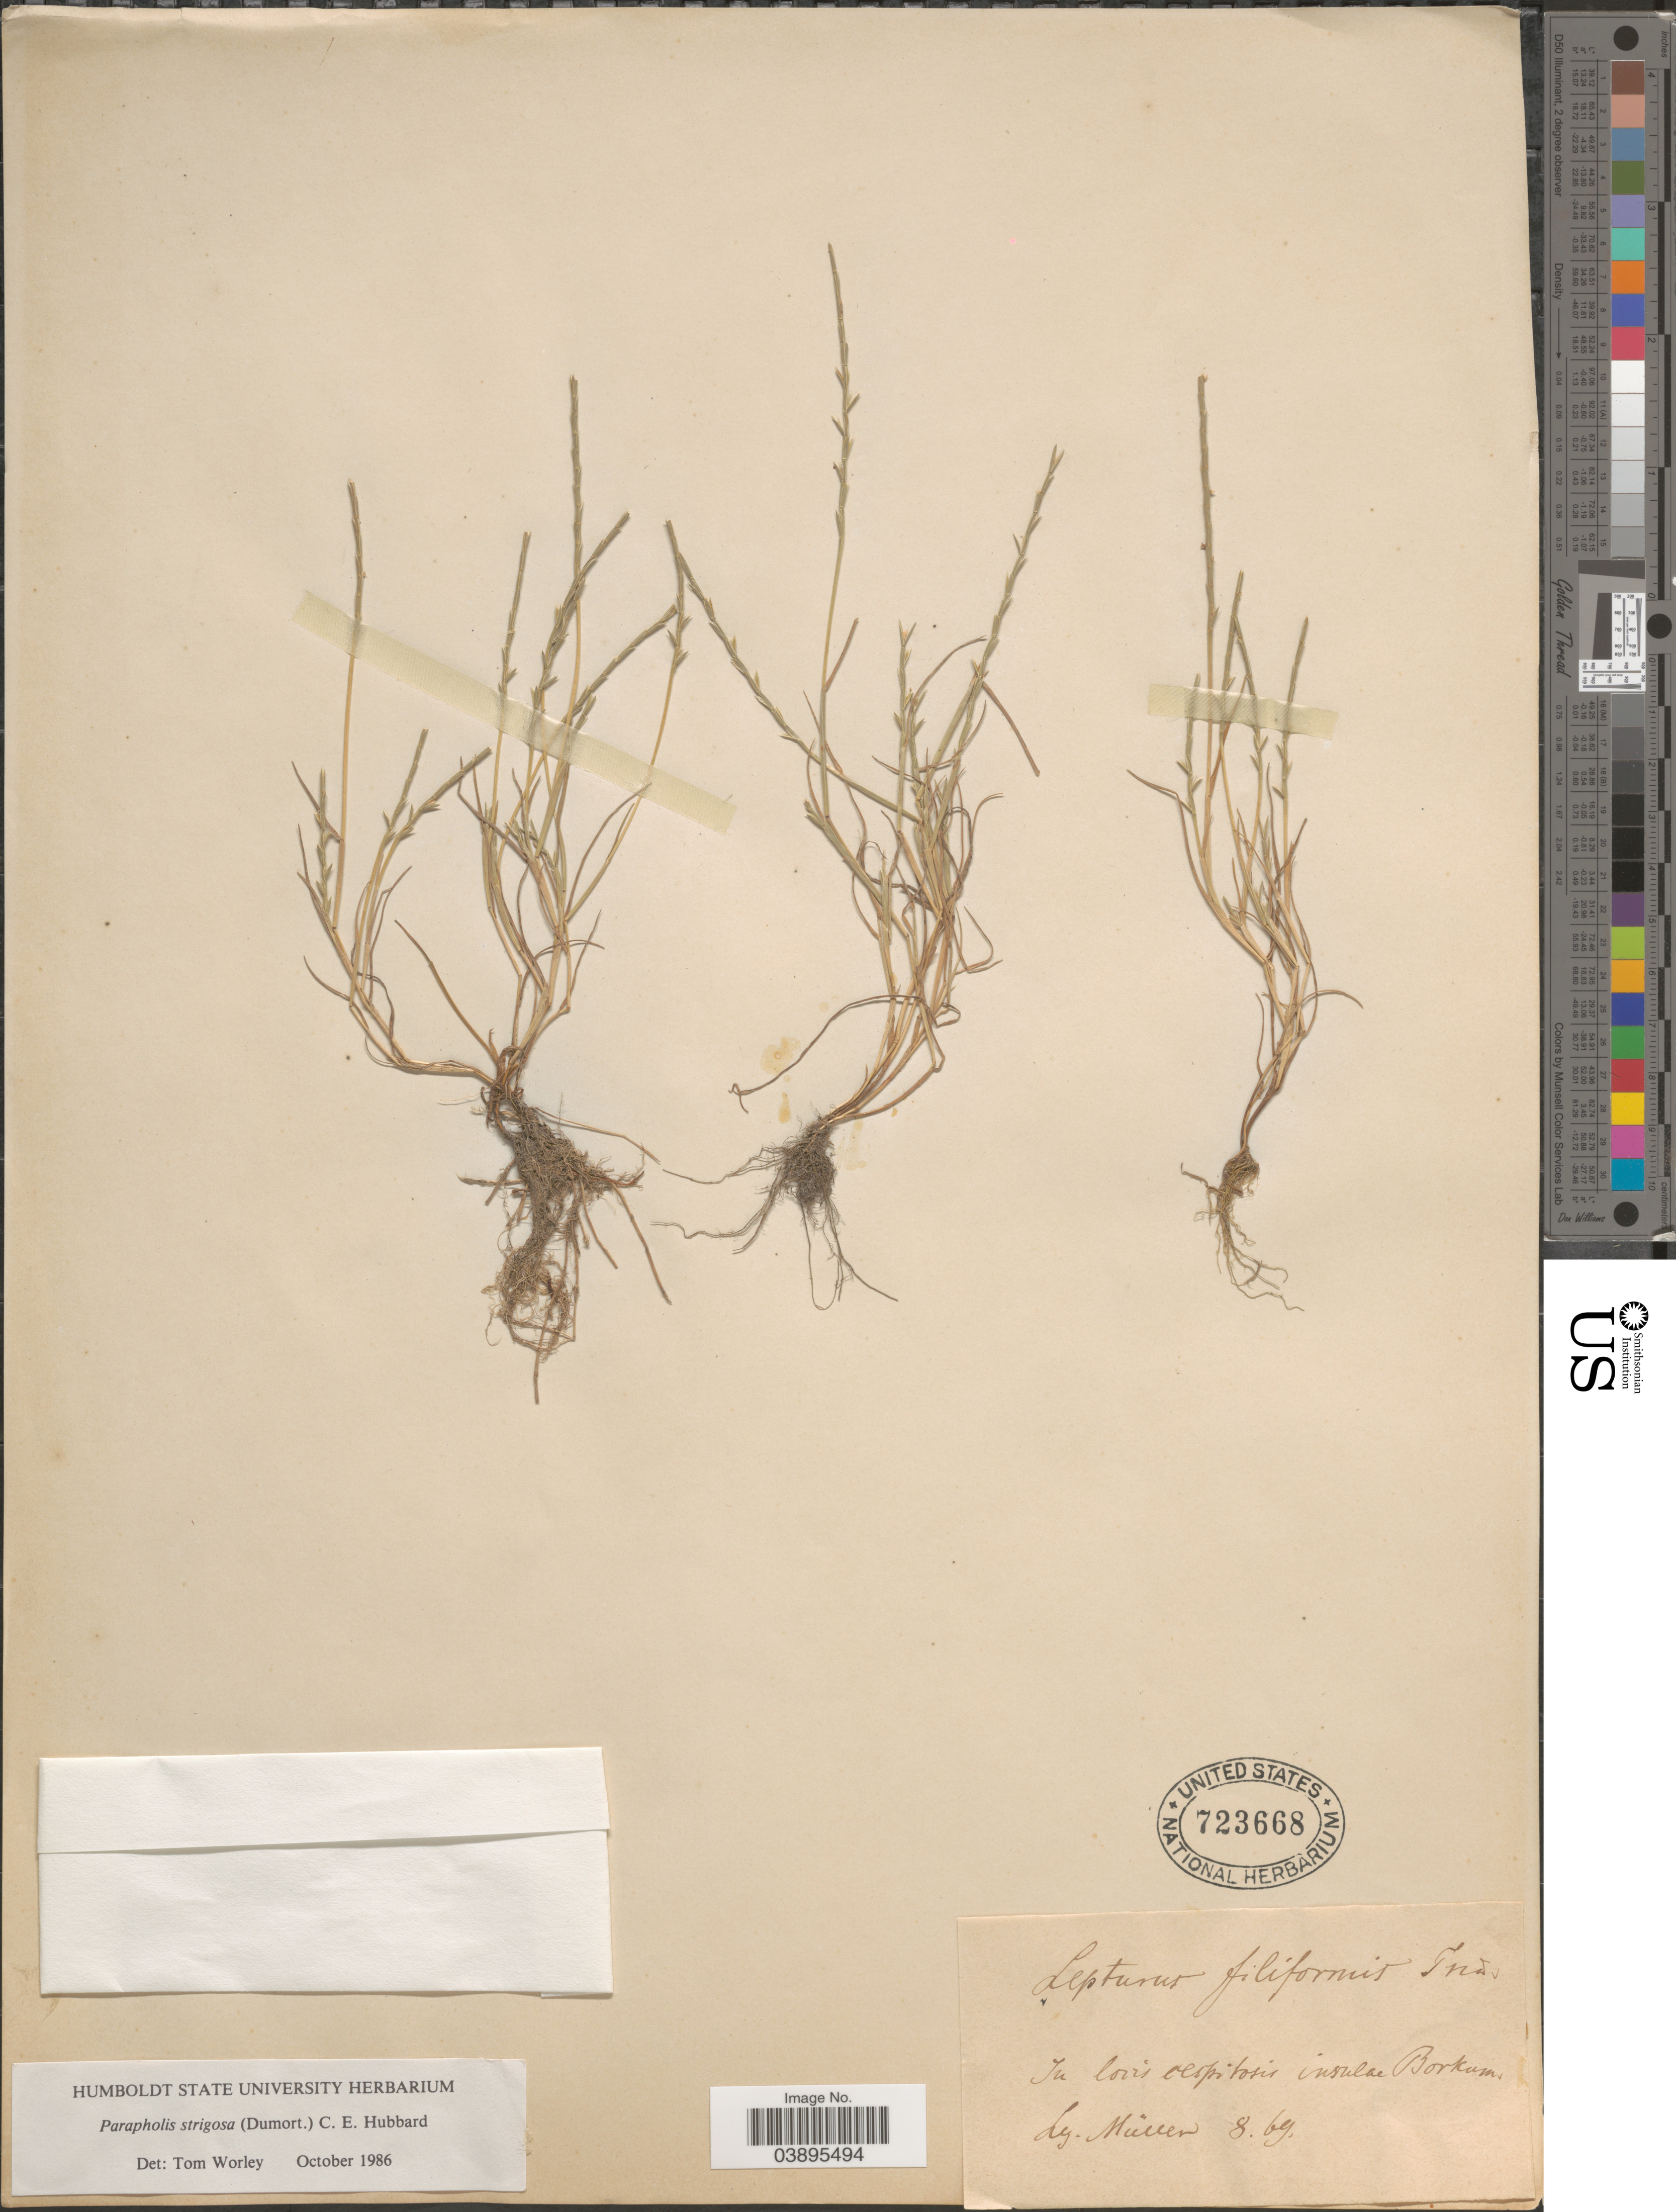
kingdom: Plantae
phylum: Tracheophyta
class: Liliopsida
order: Poales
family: Poaceae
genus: Parapholis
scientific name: Parapholis strigosa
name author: (Dumort.) C.E. Hubb.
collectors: -- Müller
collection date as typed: Transcribed d/m/y: /8/69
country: Germany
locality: In locis cespitosis insulae Borkum.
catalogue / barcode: US 723668